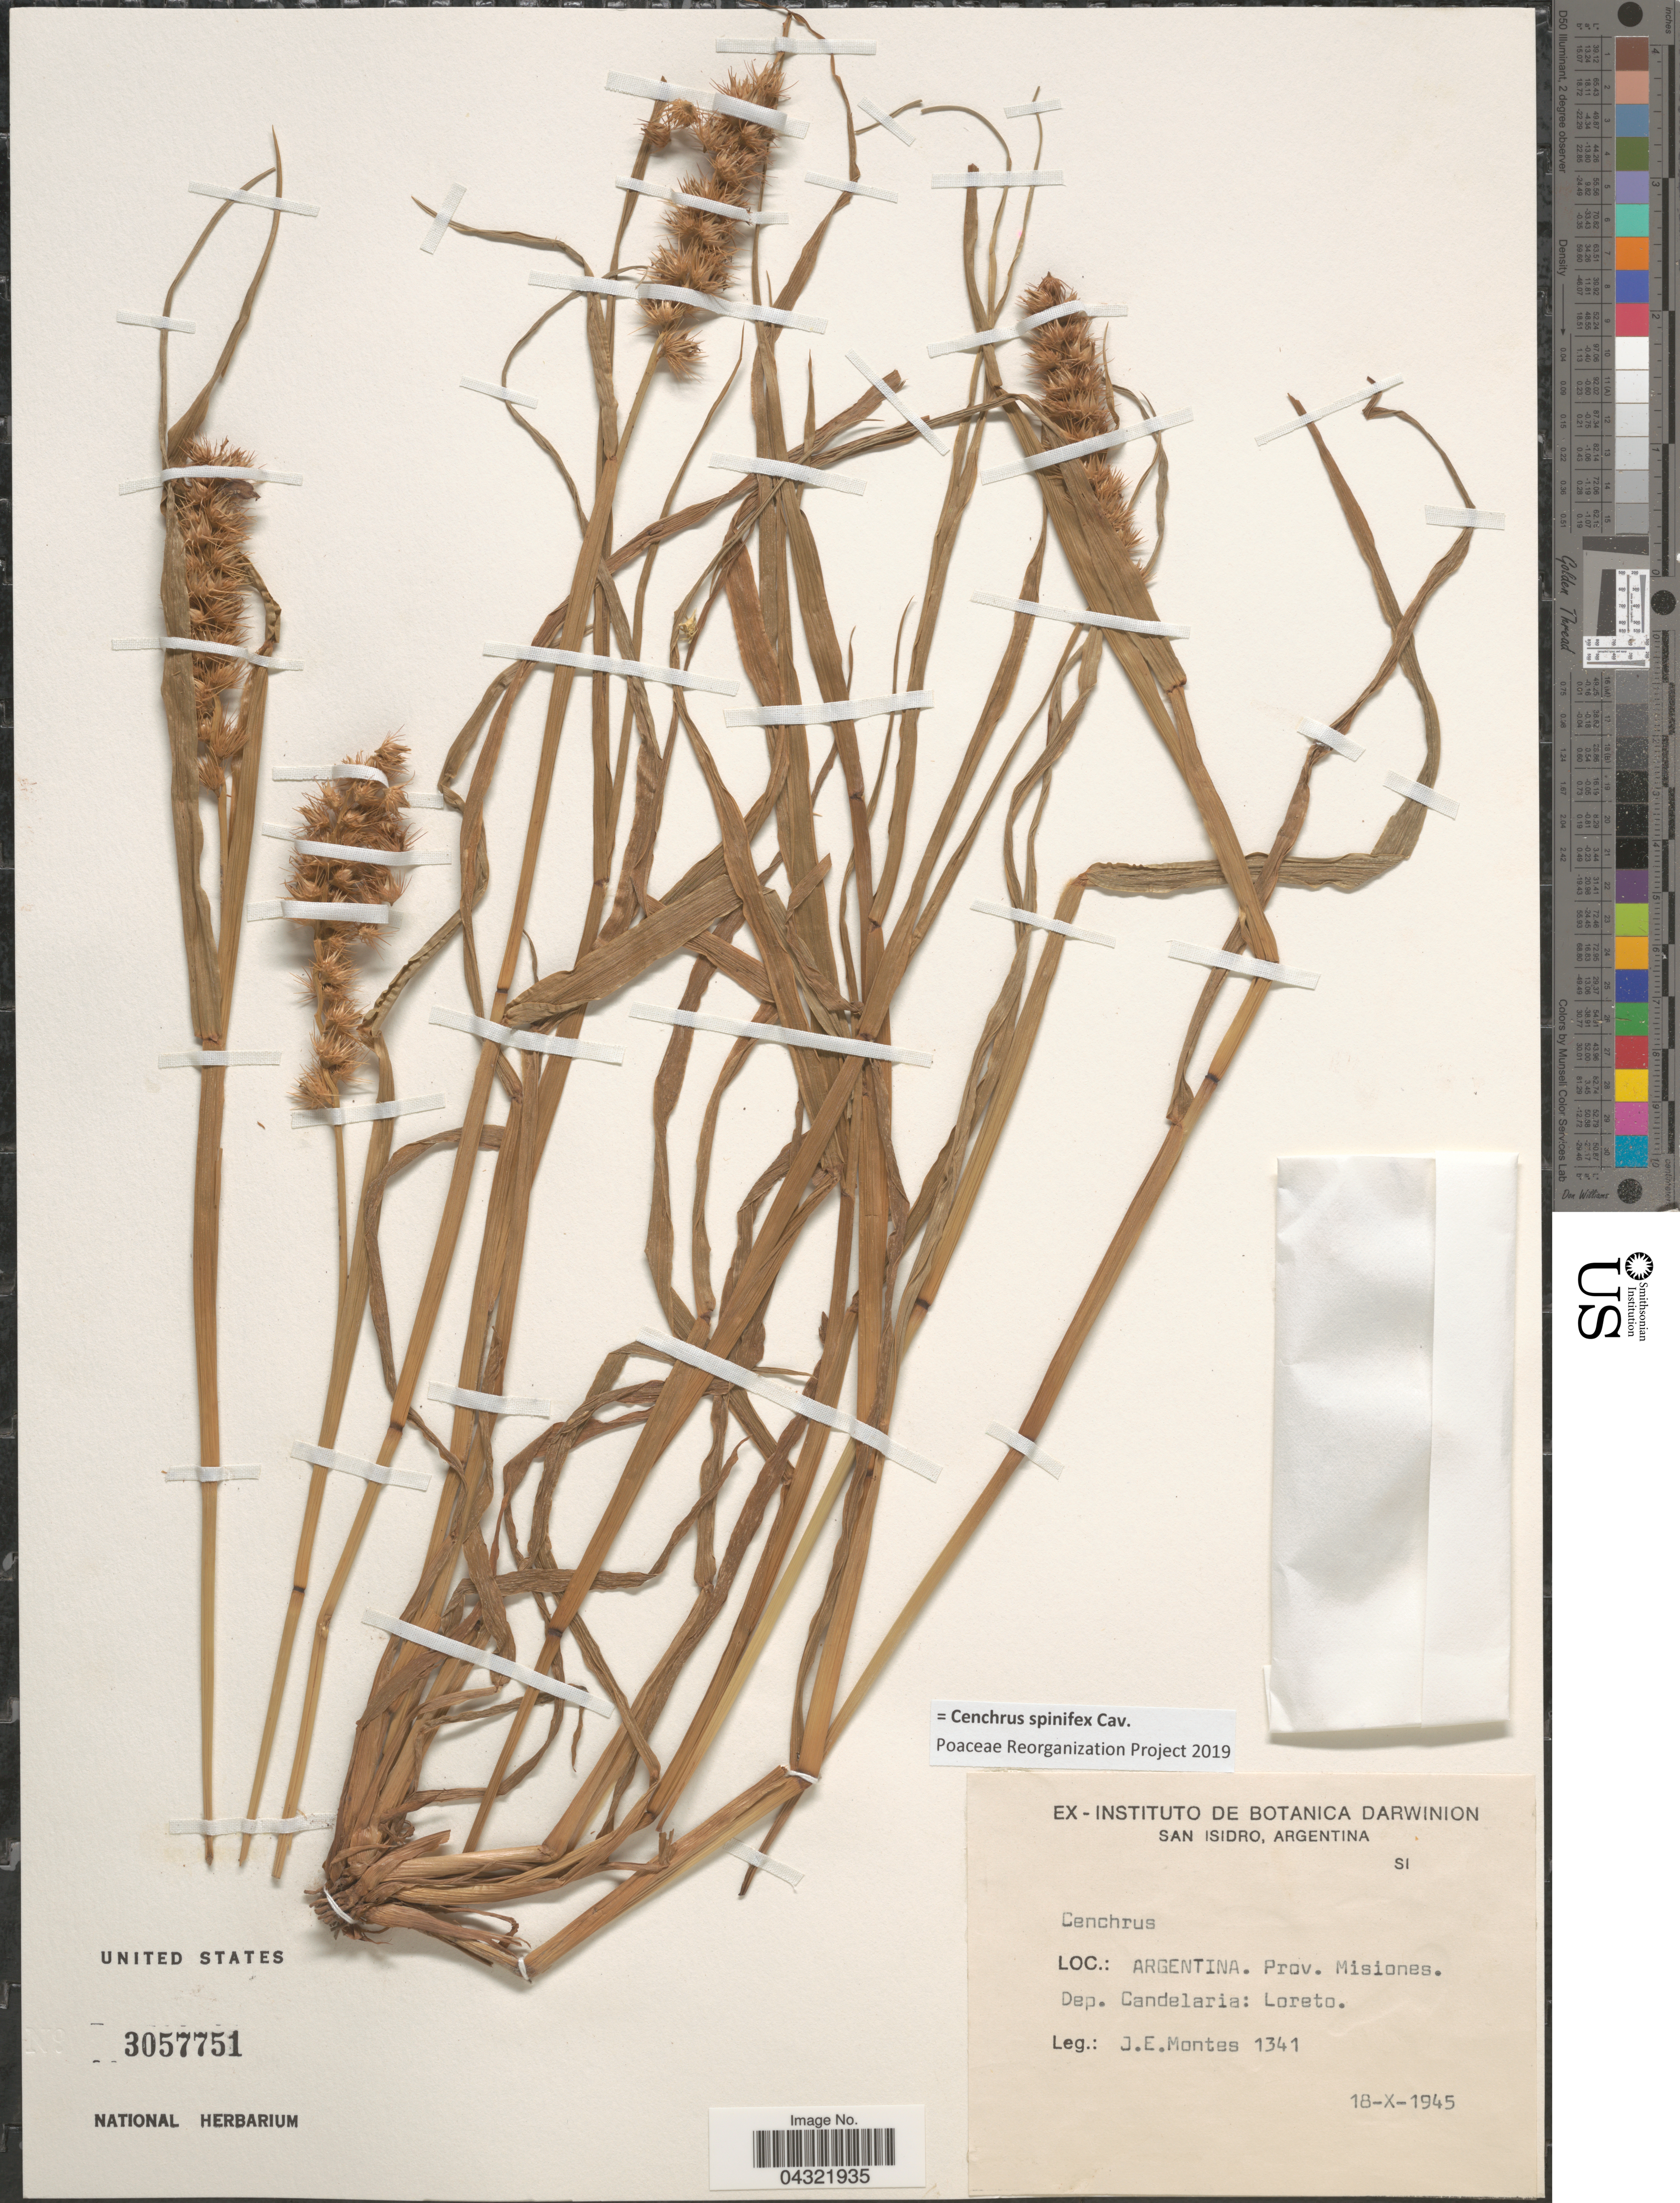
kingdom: Plantae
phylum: Tracheophyta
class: Liliopsida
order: Poales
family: Poaceae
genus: Cenchrus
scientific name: Cenchrus spinifex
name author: Cav.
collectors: J. E. Montes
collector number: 1341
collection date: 1945-10-18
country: Argentina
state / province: Misiones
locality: Dep. Candelaria: Loreto.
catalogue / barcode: US 3057751